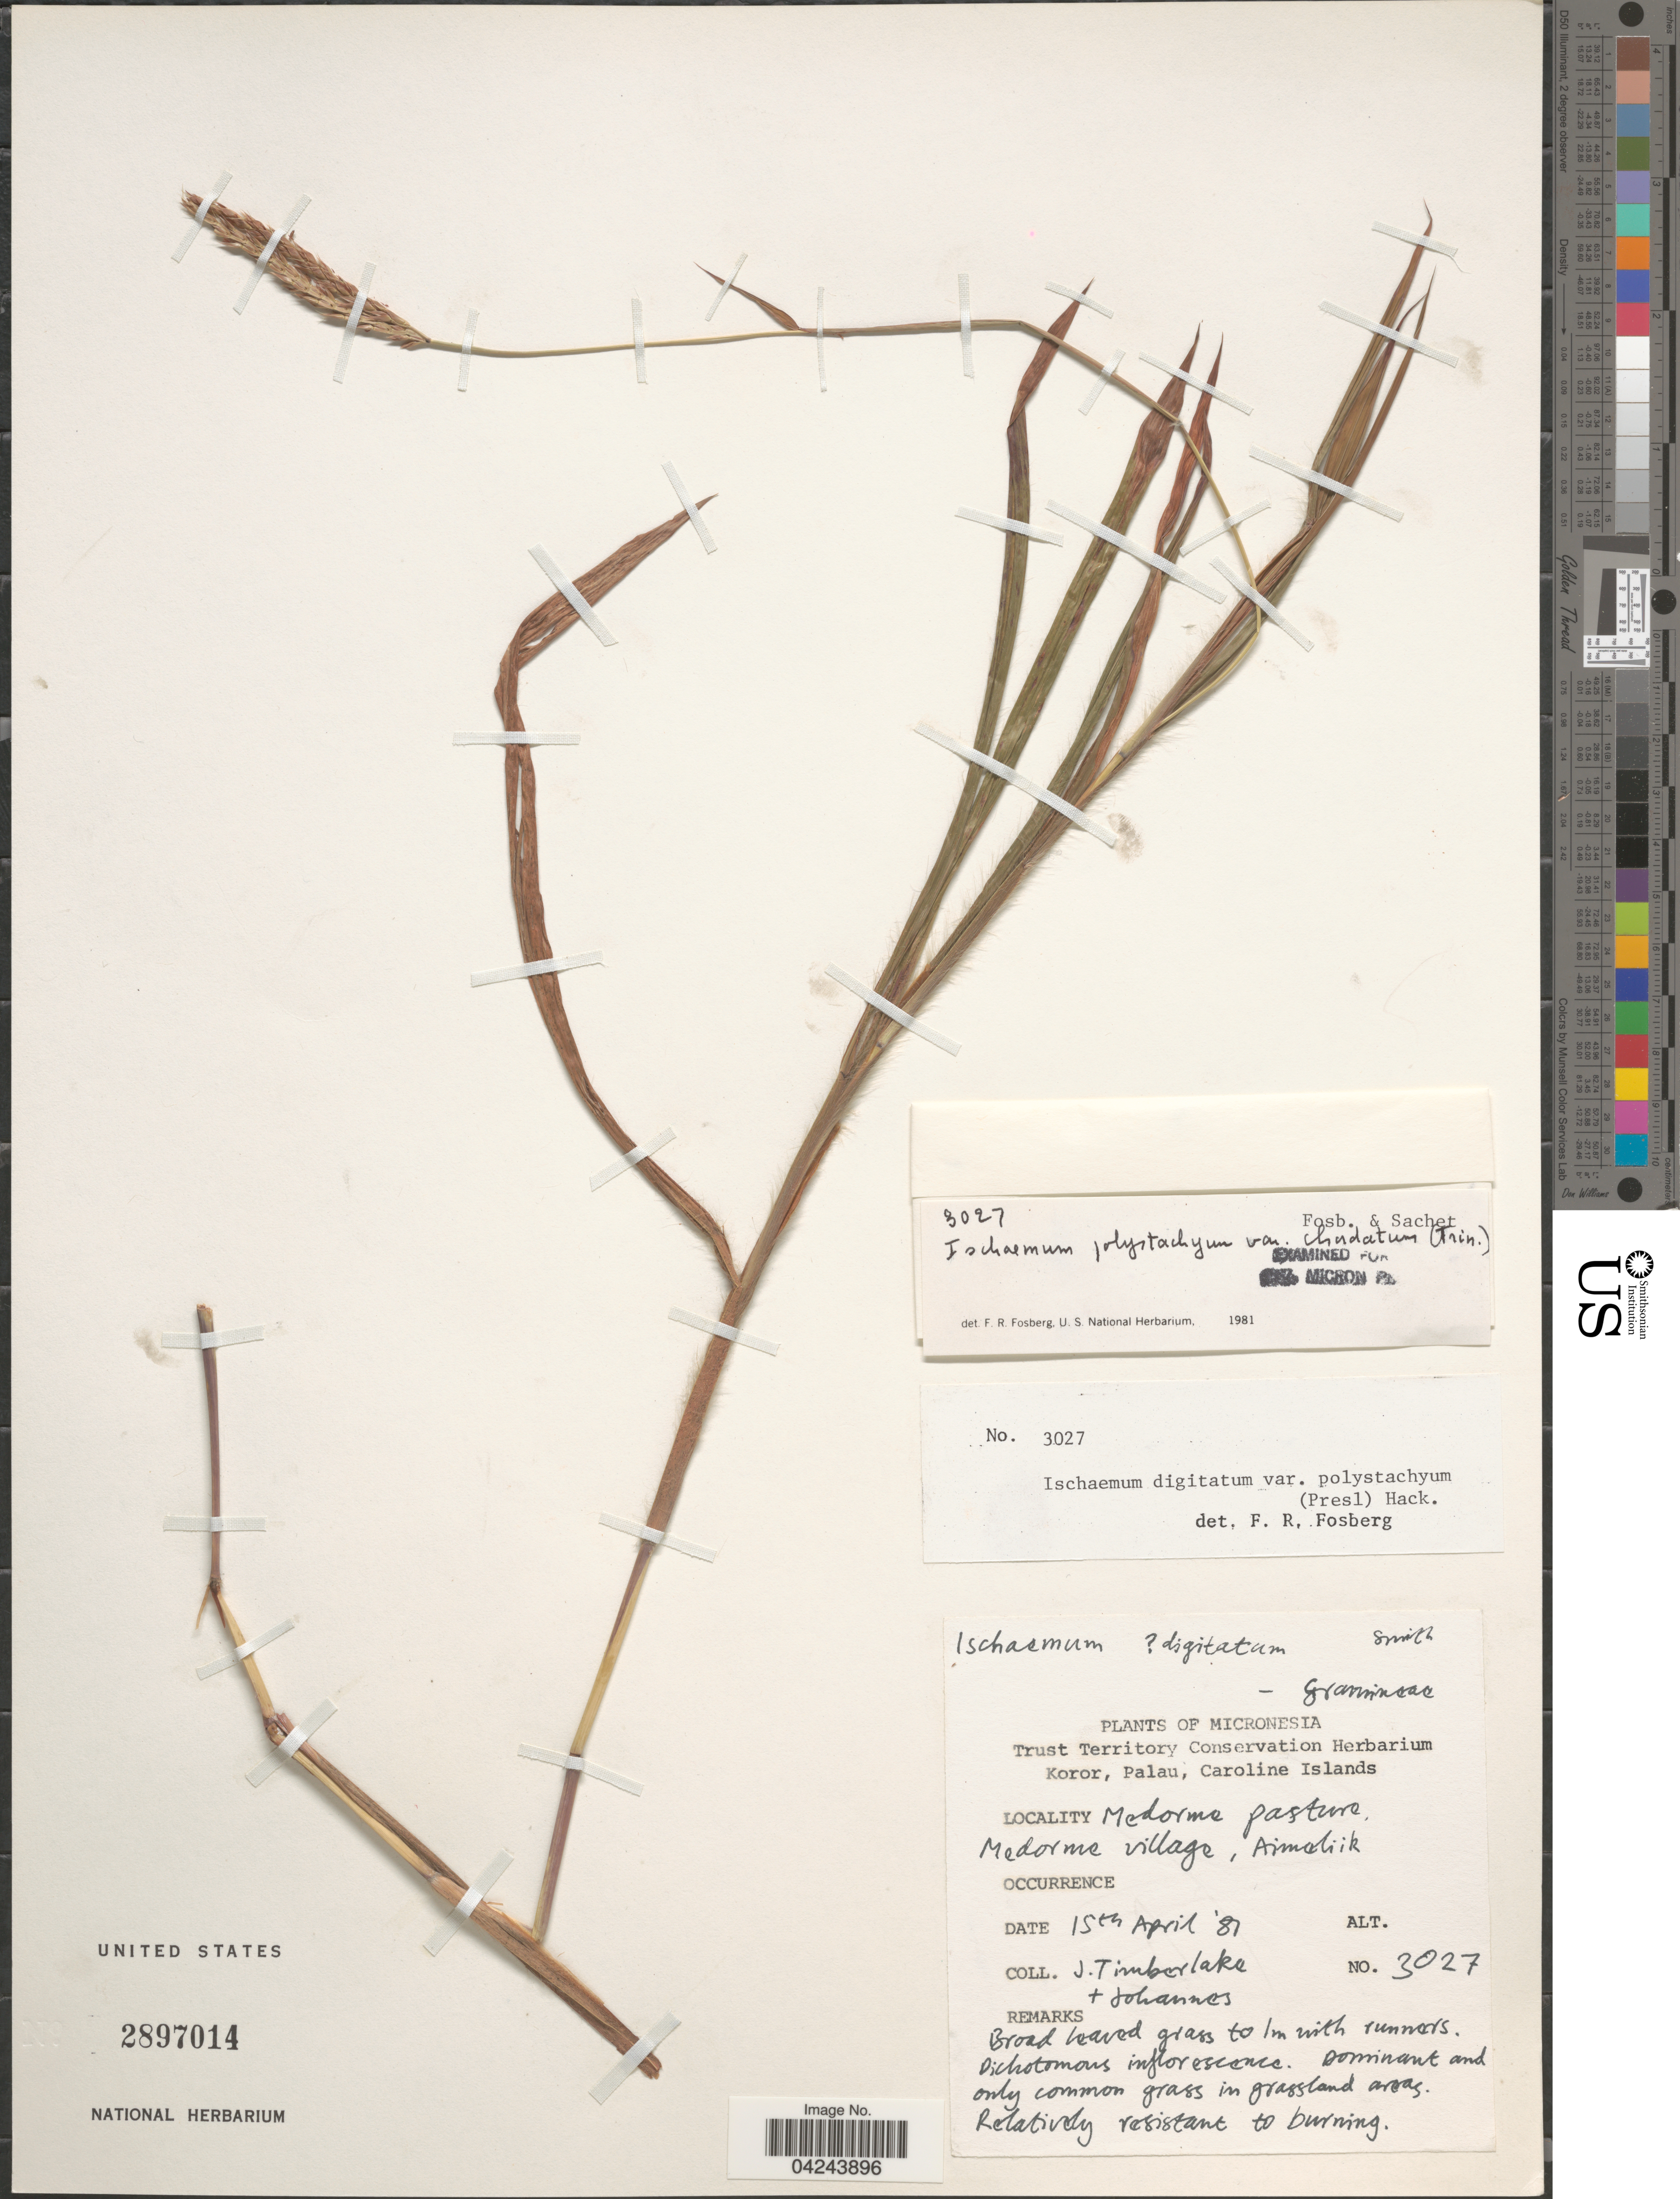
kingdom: Plantae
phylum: Tracheophyta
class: Liliopsida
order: Poales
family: Poaceae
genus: Ischaemum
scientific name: Ischaemum polystachyum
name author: J. Presl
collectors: J. Timberlake & -. Johannes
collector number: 3027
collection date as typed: Transcribed d/m/y: 15/4/81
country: Palau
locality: Micronesia. Koror, Palau, Caroline Islands. Medorme pasture. Medorme village, Aimeliik.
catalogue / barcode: US 2897014